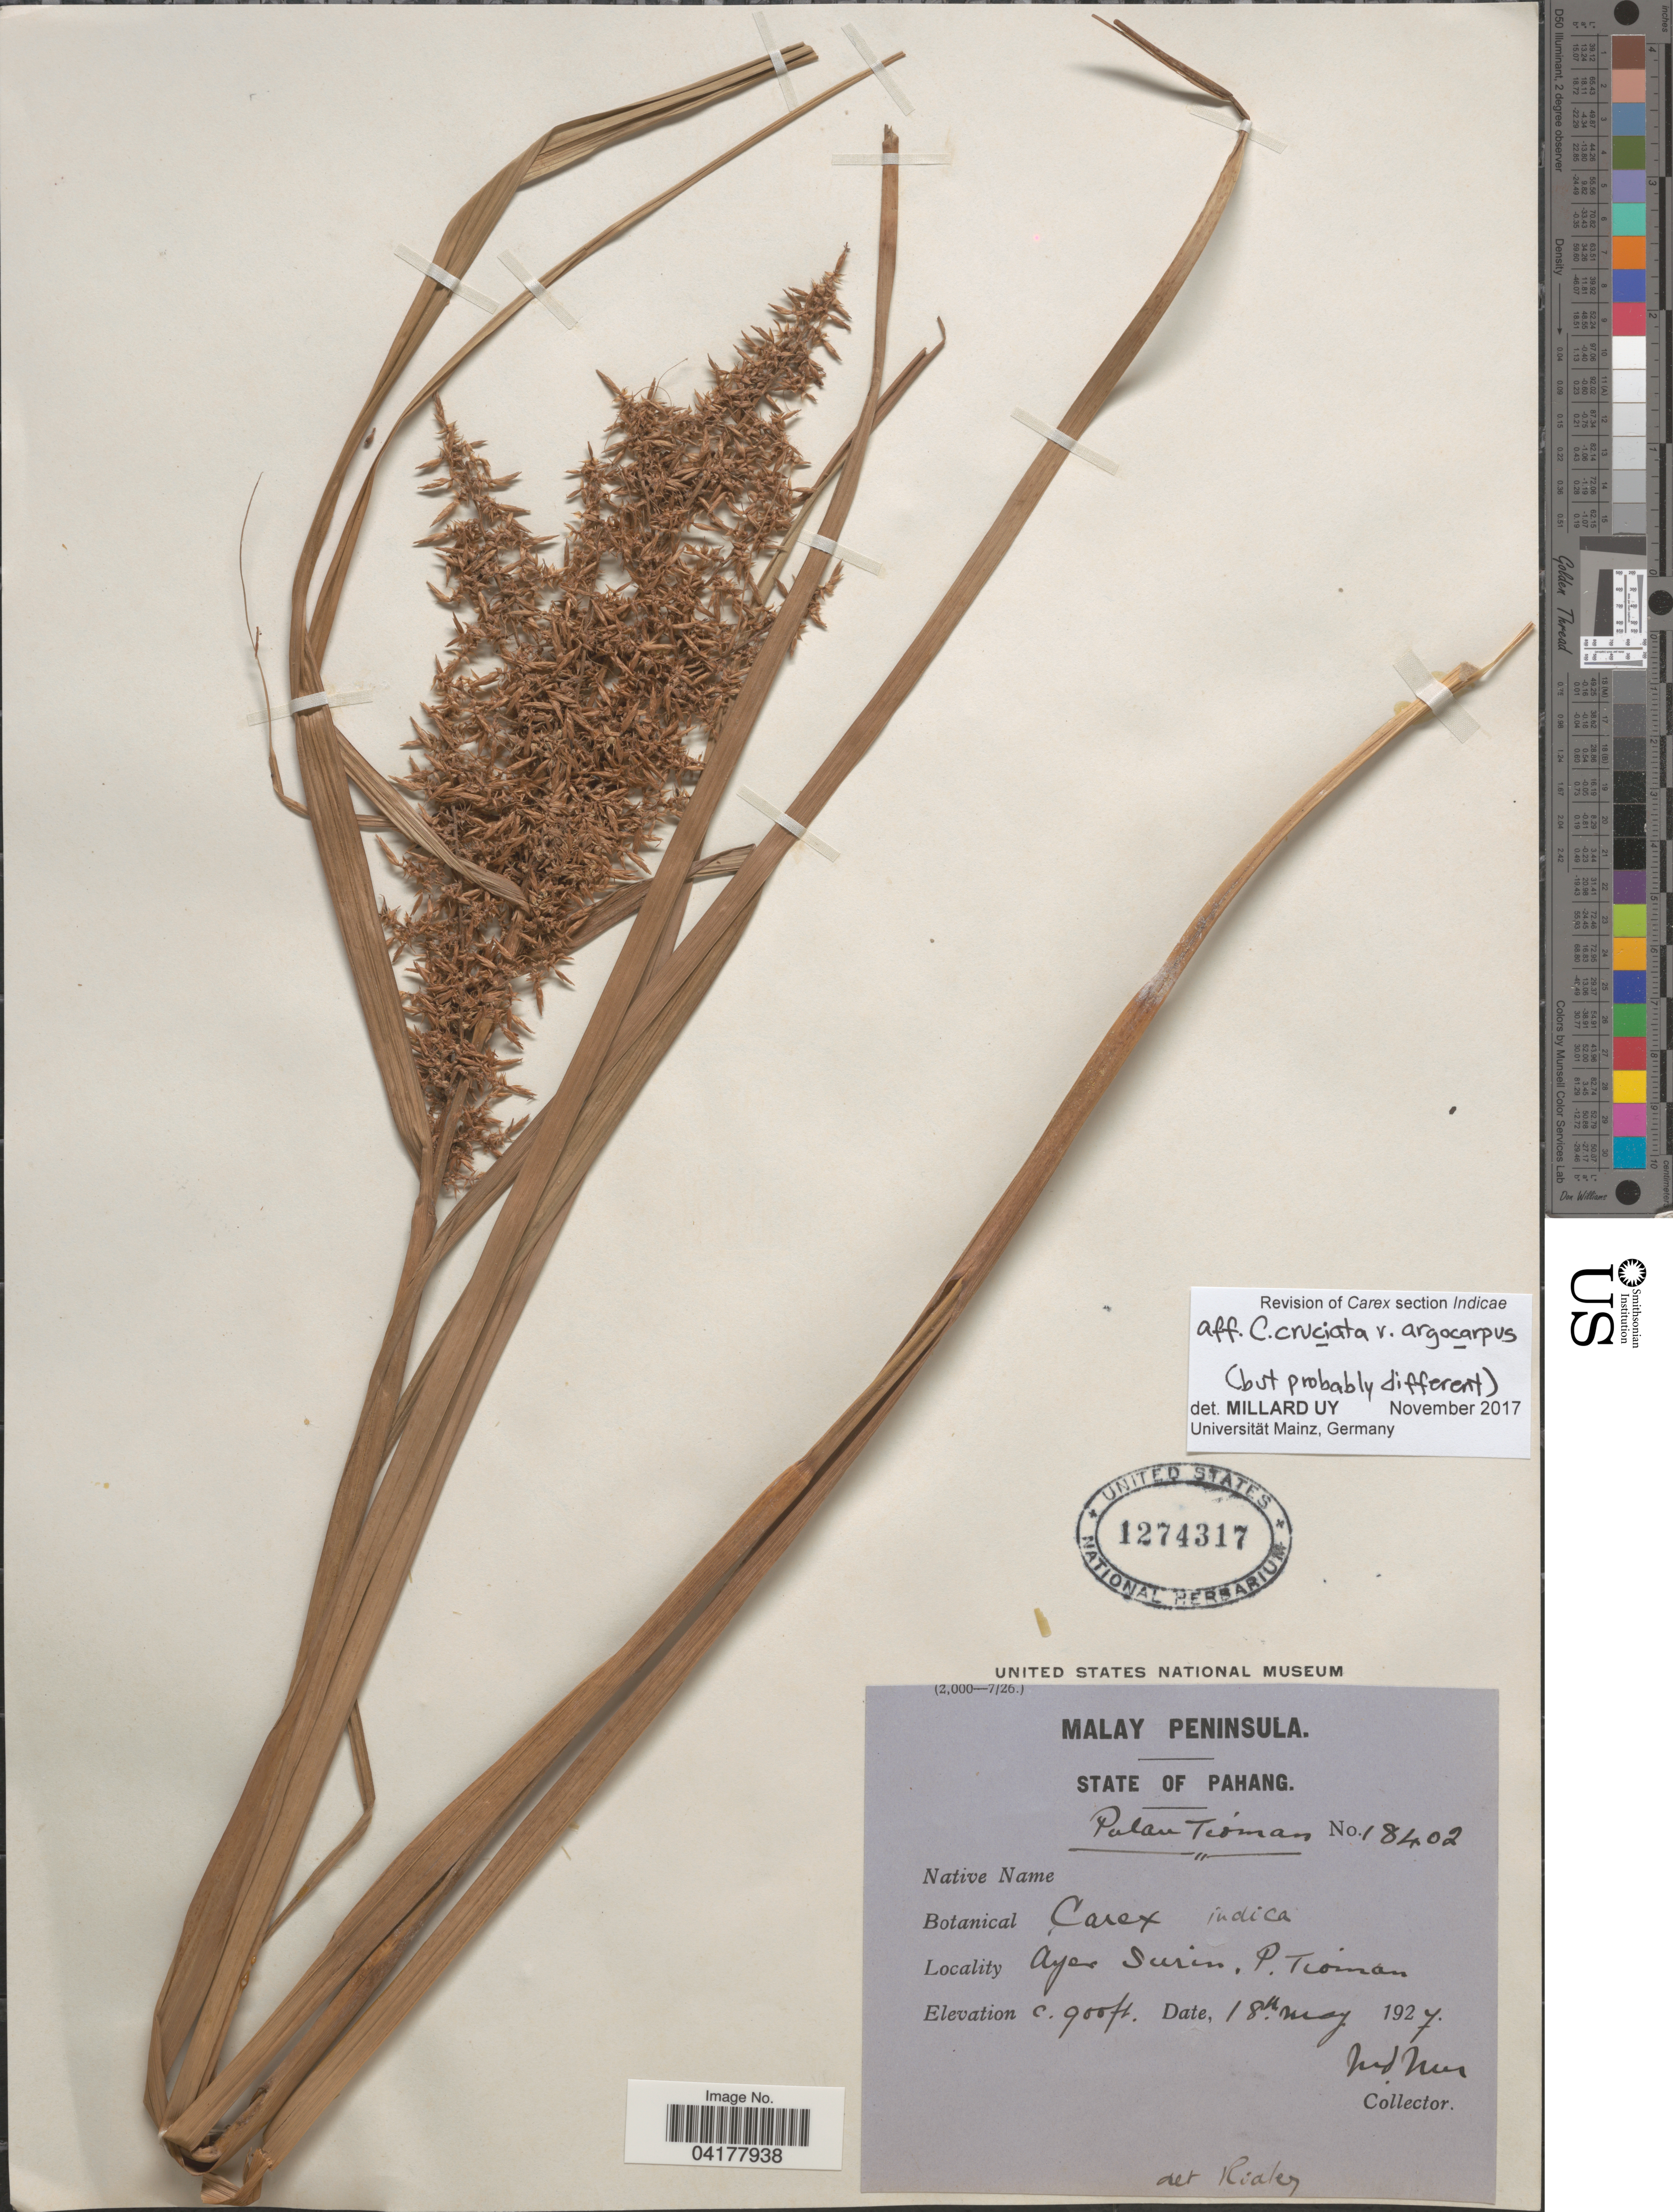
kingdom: Plantae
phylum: Tracheophyta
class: Liliopsida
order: Poales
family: Cyperaceae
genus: Carex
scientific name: Carex cruciata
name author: Wahlenb.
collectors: M. Nur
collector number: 18402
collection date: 1927-05-18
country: Malaysia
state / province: Pahang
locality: Malay Peninsula. Ayer [interpreted] Surin, P. Tioman [interpreted].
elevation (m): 274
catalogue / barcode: US 1274317